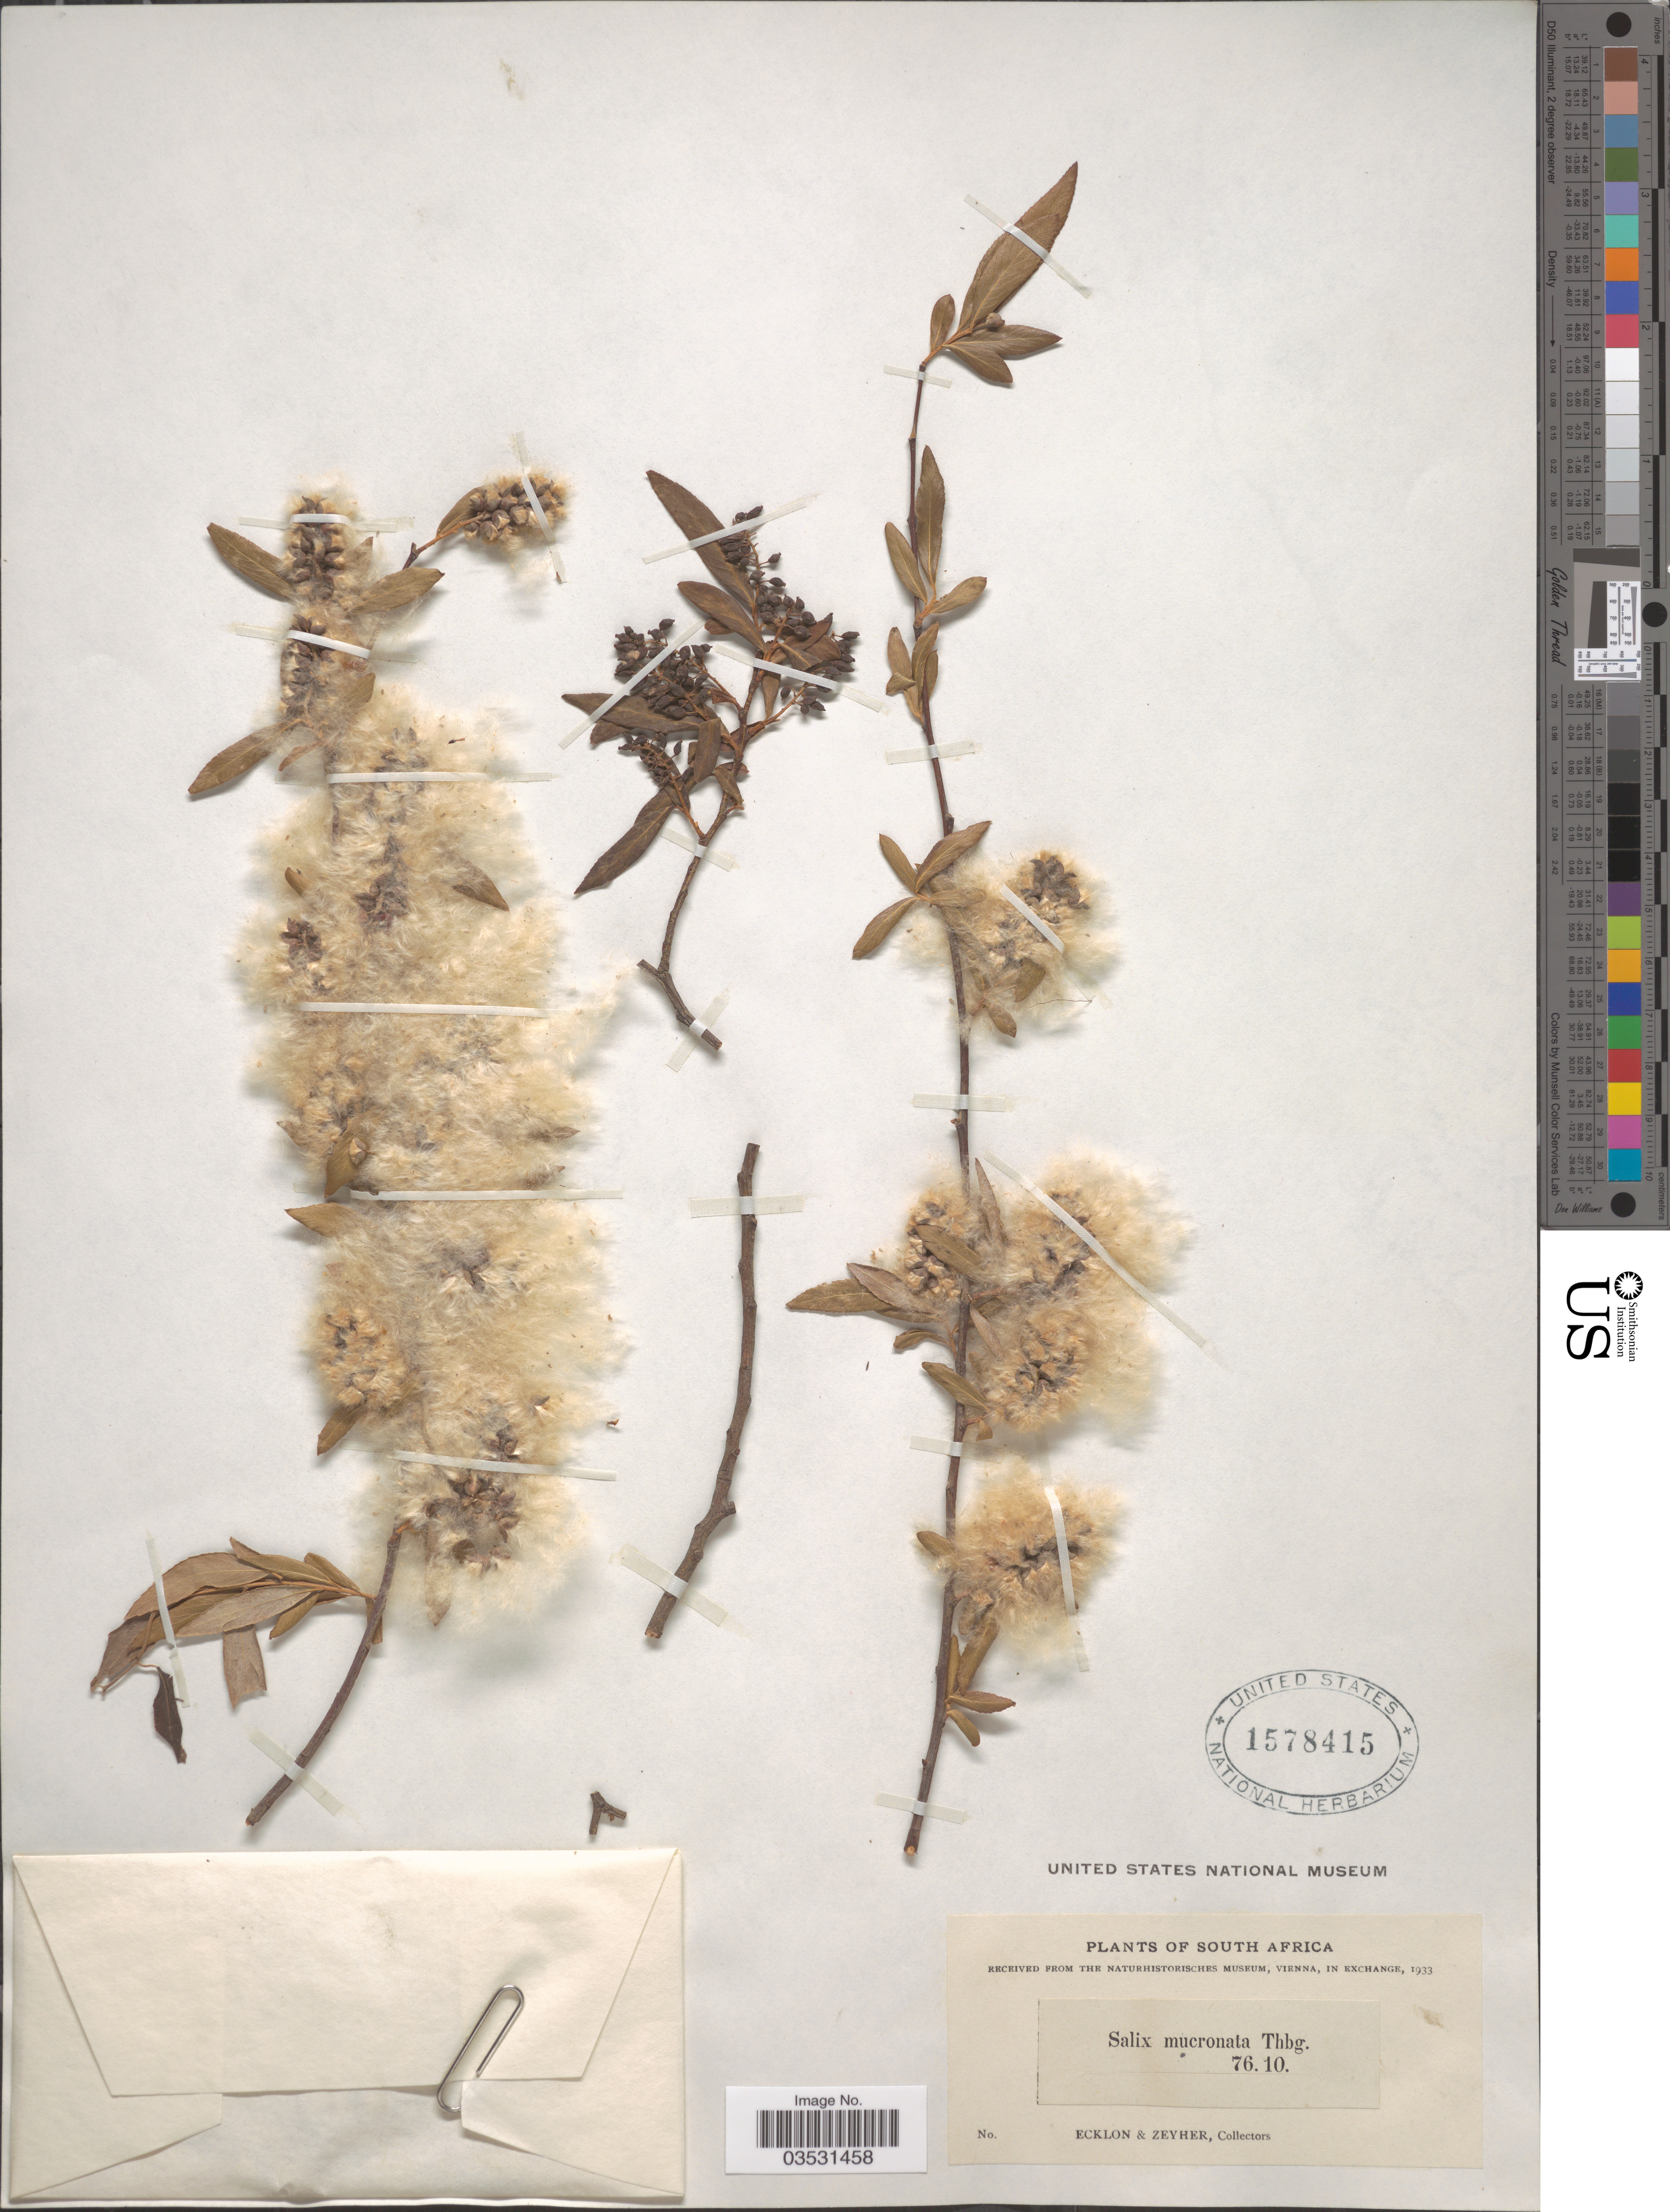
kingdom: Plantae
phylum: Tracheophyta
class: Magnoliopsida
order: Malpighiales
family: Salicaceae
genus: Salix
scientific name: Salix mucronata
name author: Thunb.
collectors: -. Ecklon & -. Zeyher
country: South Africa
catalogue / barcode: US 1578415